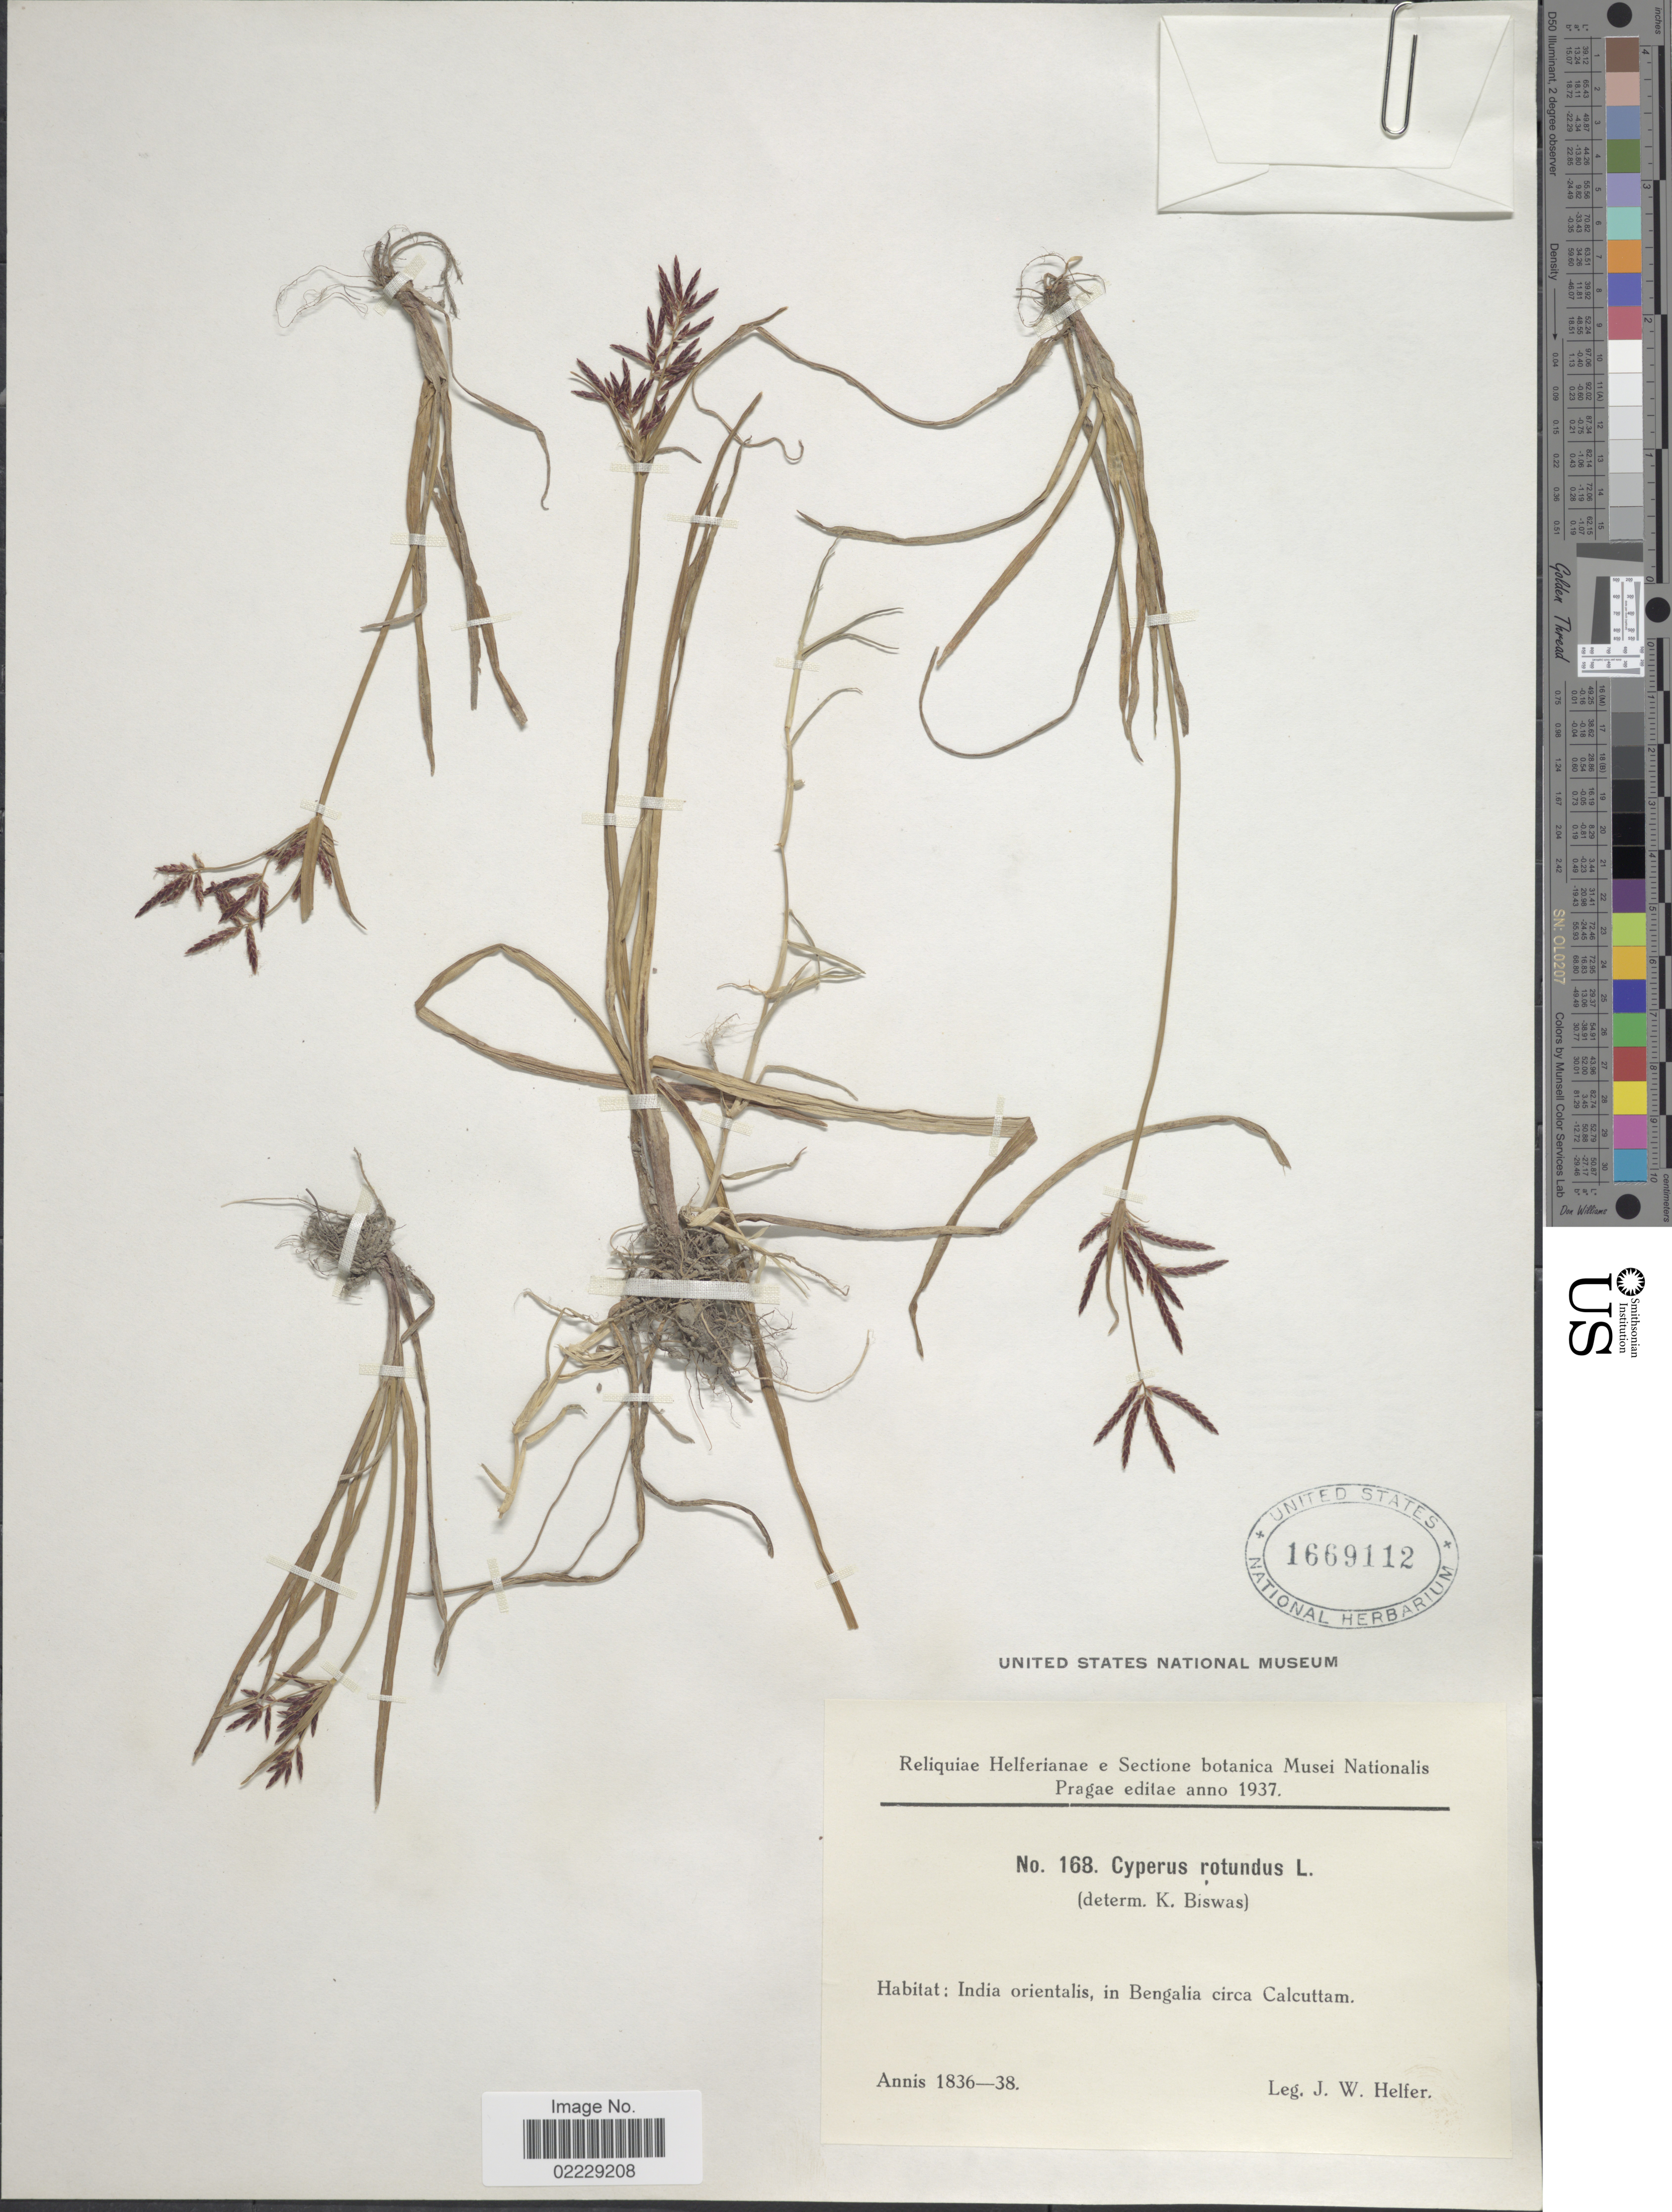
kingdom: Plantae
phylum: Tracheophyta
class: Liliopsida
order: Poales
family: Cyperaceae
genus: Cyperus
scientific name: Cyperus rotundus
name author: L.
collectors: J. W. Helfer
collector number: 168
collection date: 1836/1838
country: India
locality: India orientalis, in Bengalia in circa Calcuttam.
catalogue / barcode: US 1669112